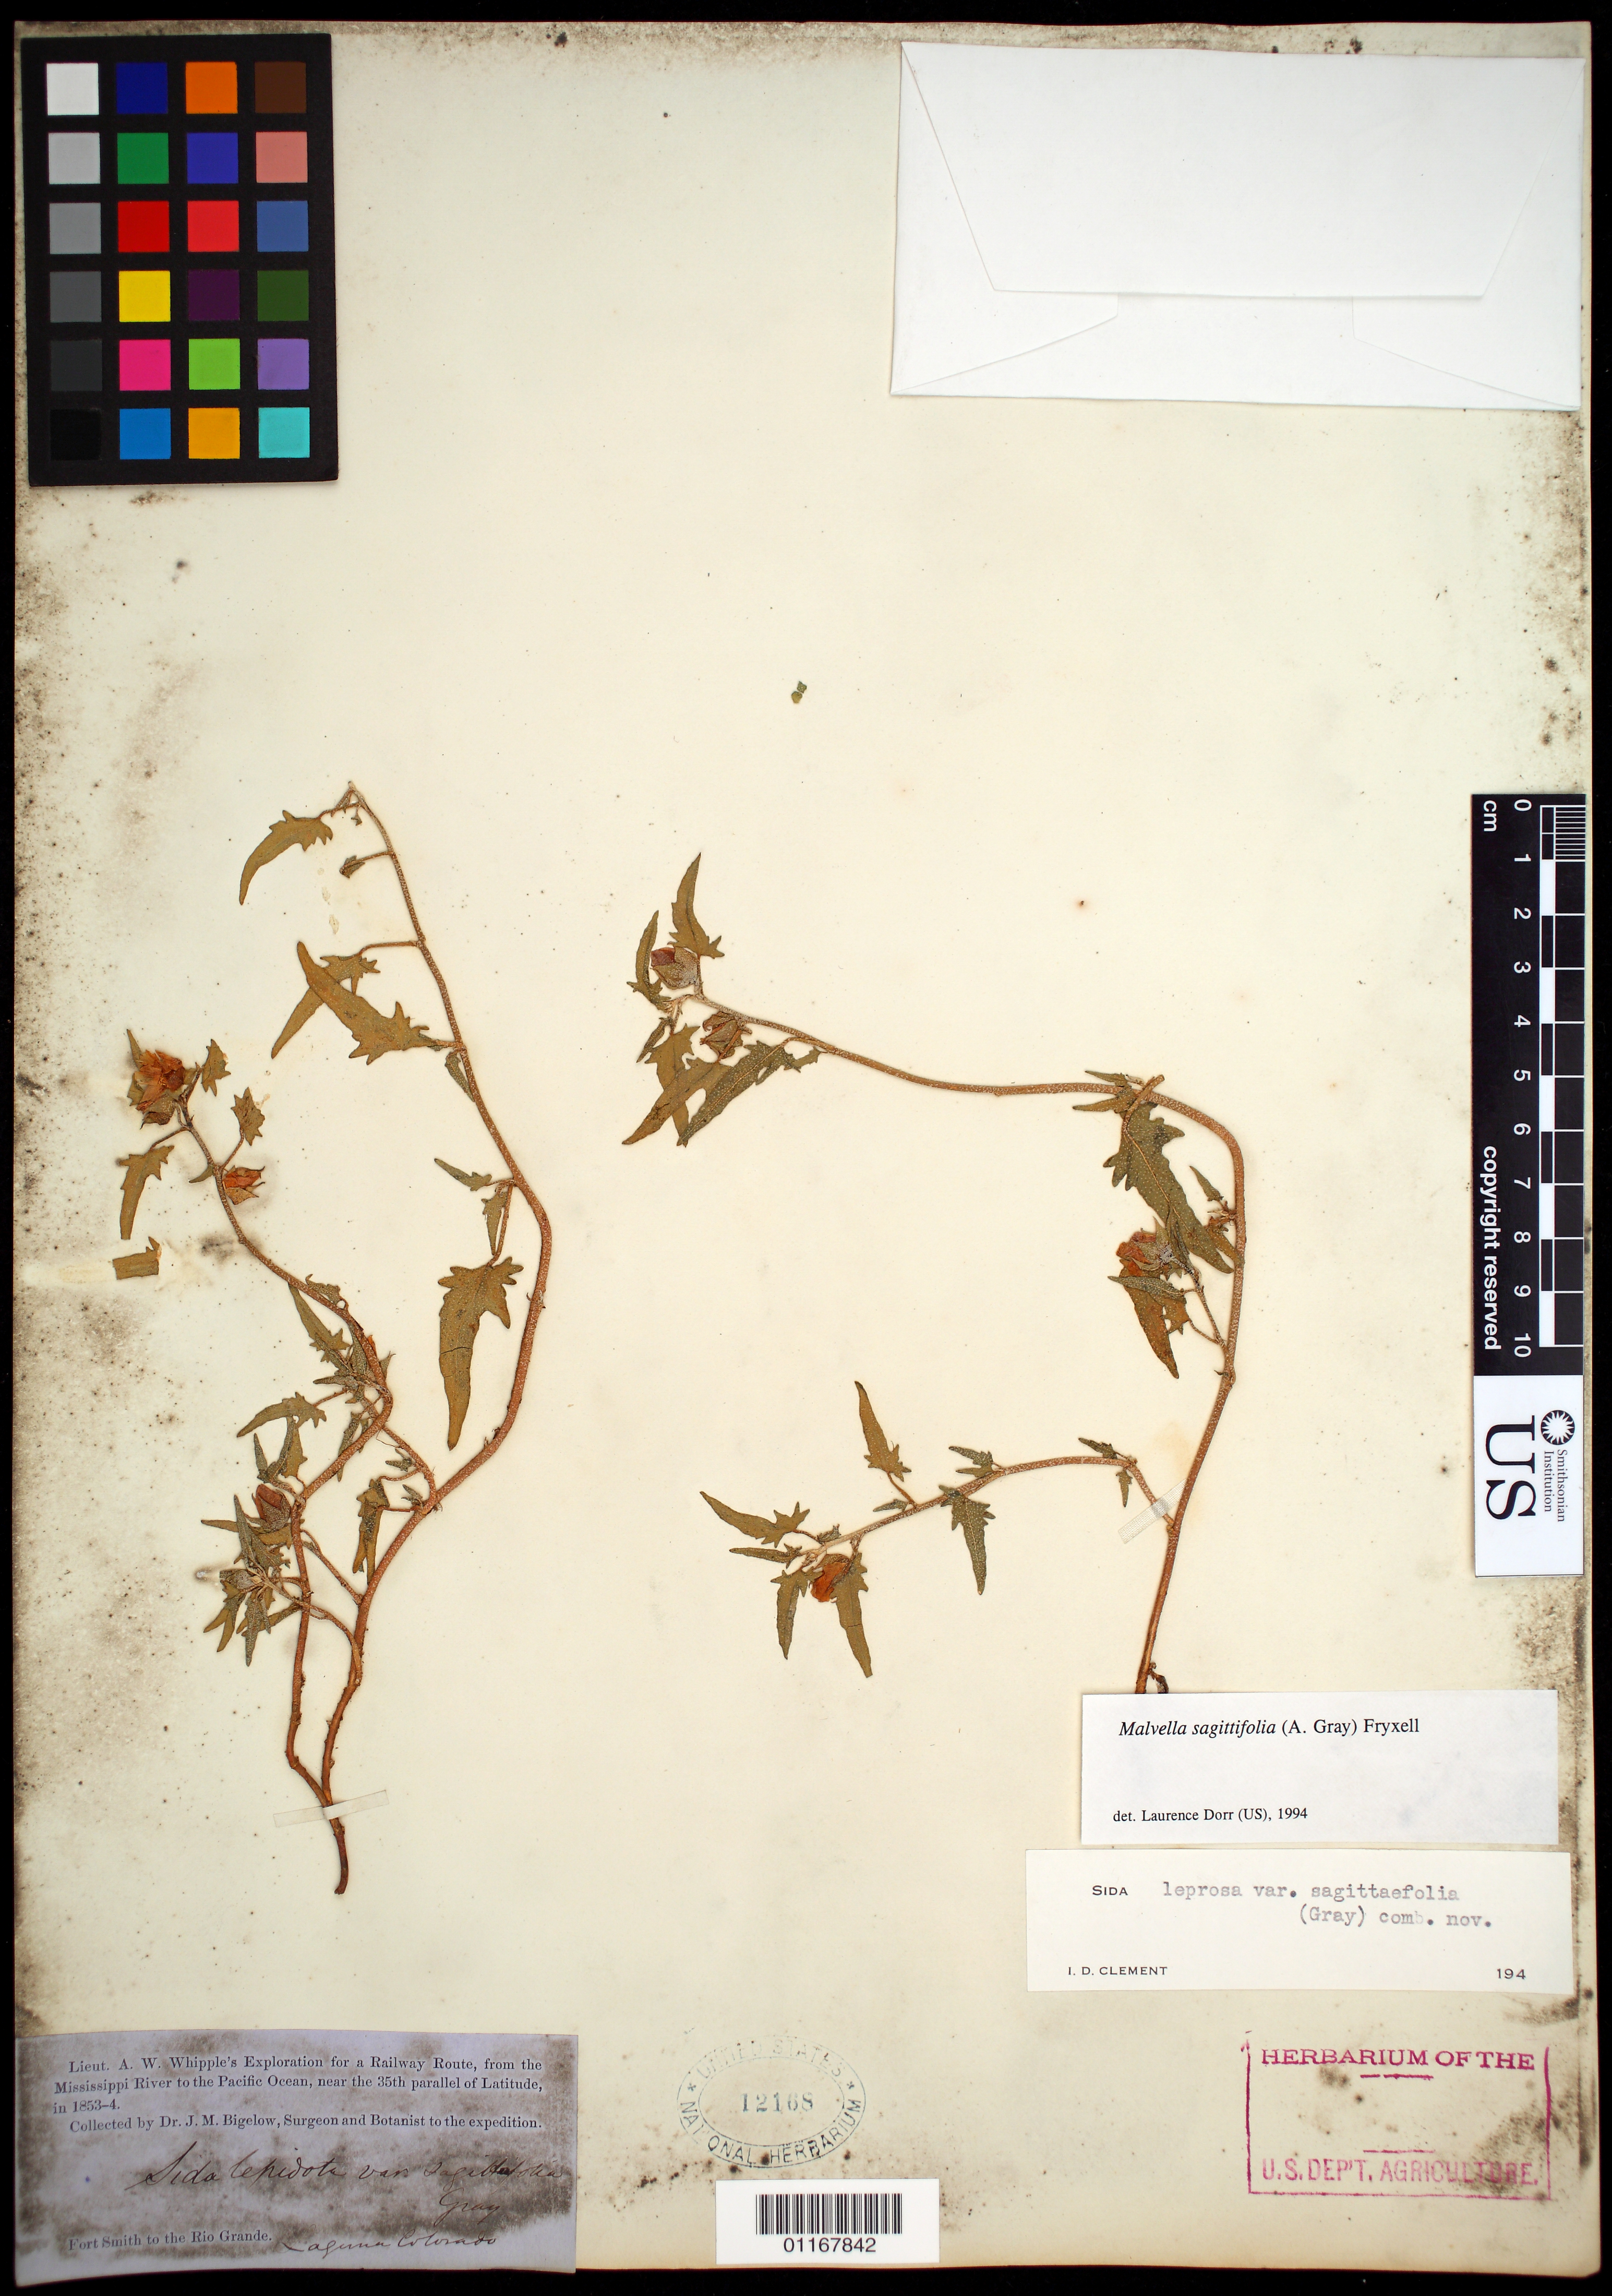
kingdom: Plantae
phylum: Tracheophyta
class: Magnoliopsida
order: Malvales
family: Malvaceae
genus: Malvella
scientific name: Malvella sagittifolia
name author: (A. Gray) Fryxell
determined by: Dorr, L. J., (BOT), Smithsonian Institution - National Museum of Natural History (UNITED STATES)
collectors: J. M. Bigelow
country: United States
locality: Fort Smith to the Rio Grande.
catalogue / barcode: US 12168